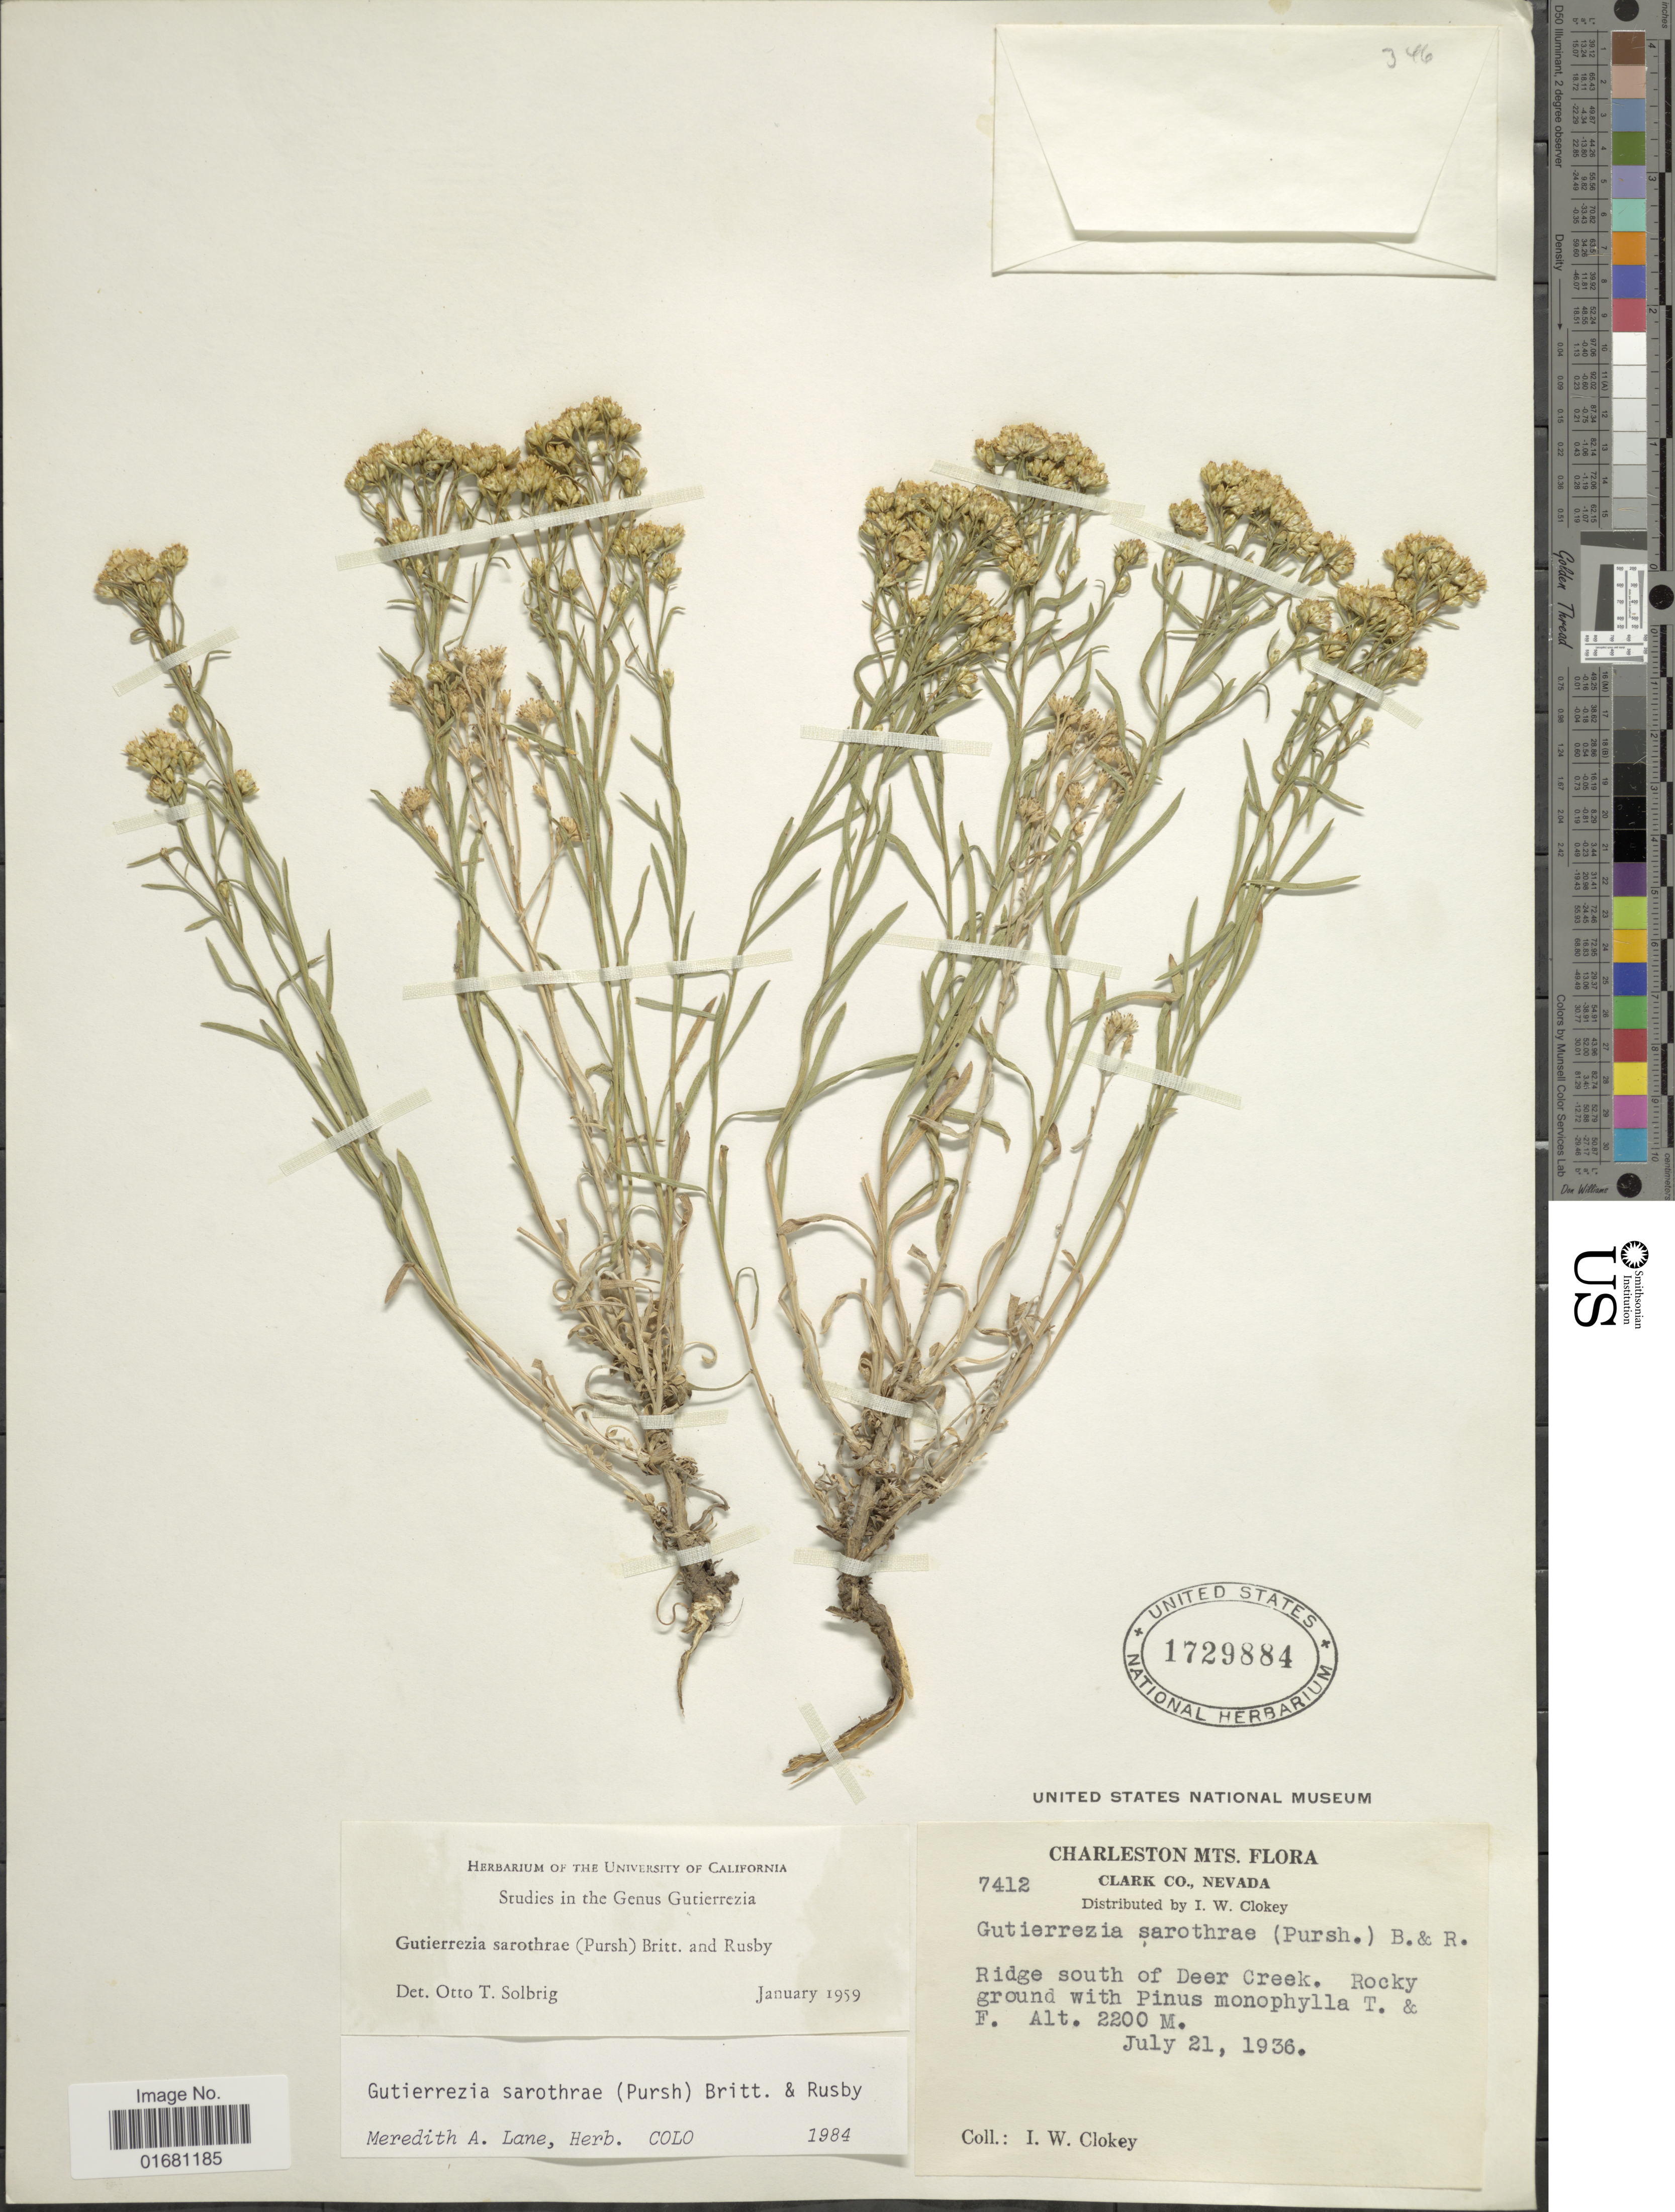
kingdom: Plantae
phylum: Tracheophyta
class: Magnoliopsida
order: Asterales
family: Asteraceae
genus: Gutierrezia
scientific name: Gutierrezia sarothrae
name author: (Pursh) Britton & Rusby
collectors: I. W. Clokey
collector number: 7412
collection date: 1936-07-21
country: United States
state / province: Nevada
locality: Charleston Mts., Clark Co., Ridge south of Deer Creek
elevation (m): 2200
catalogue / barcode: US 1729884